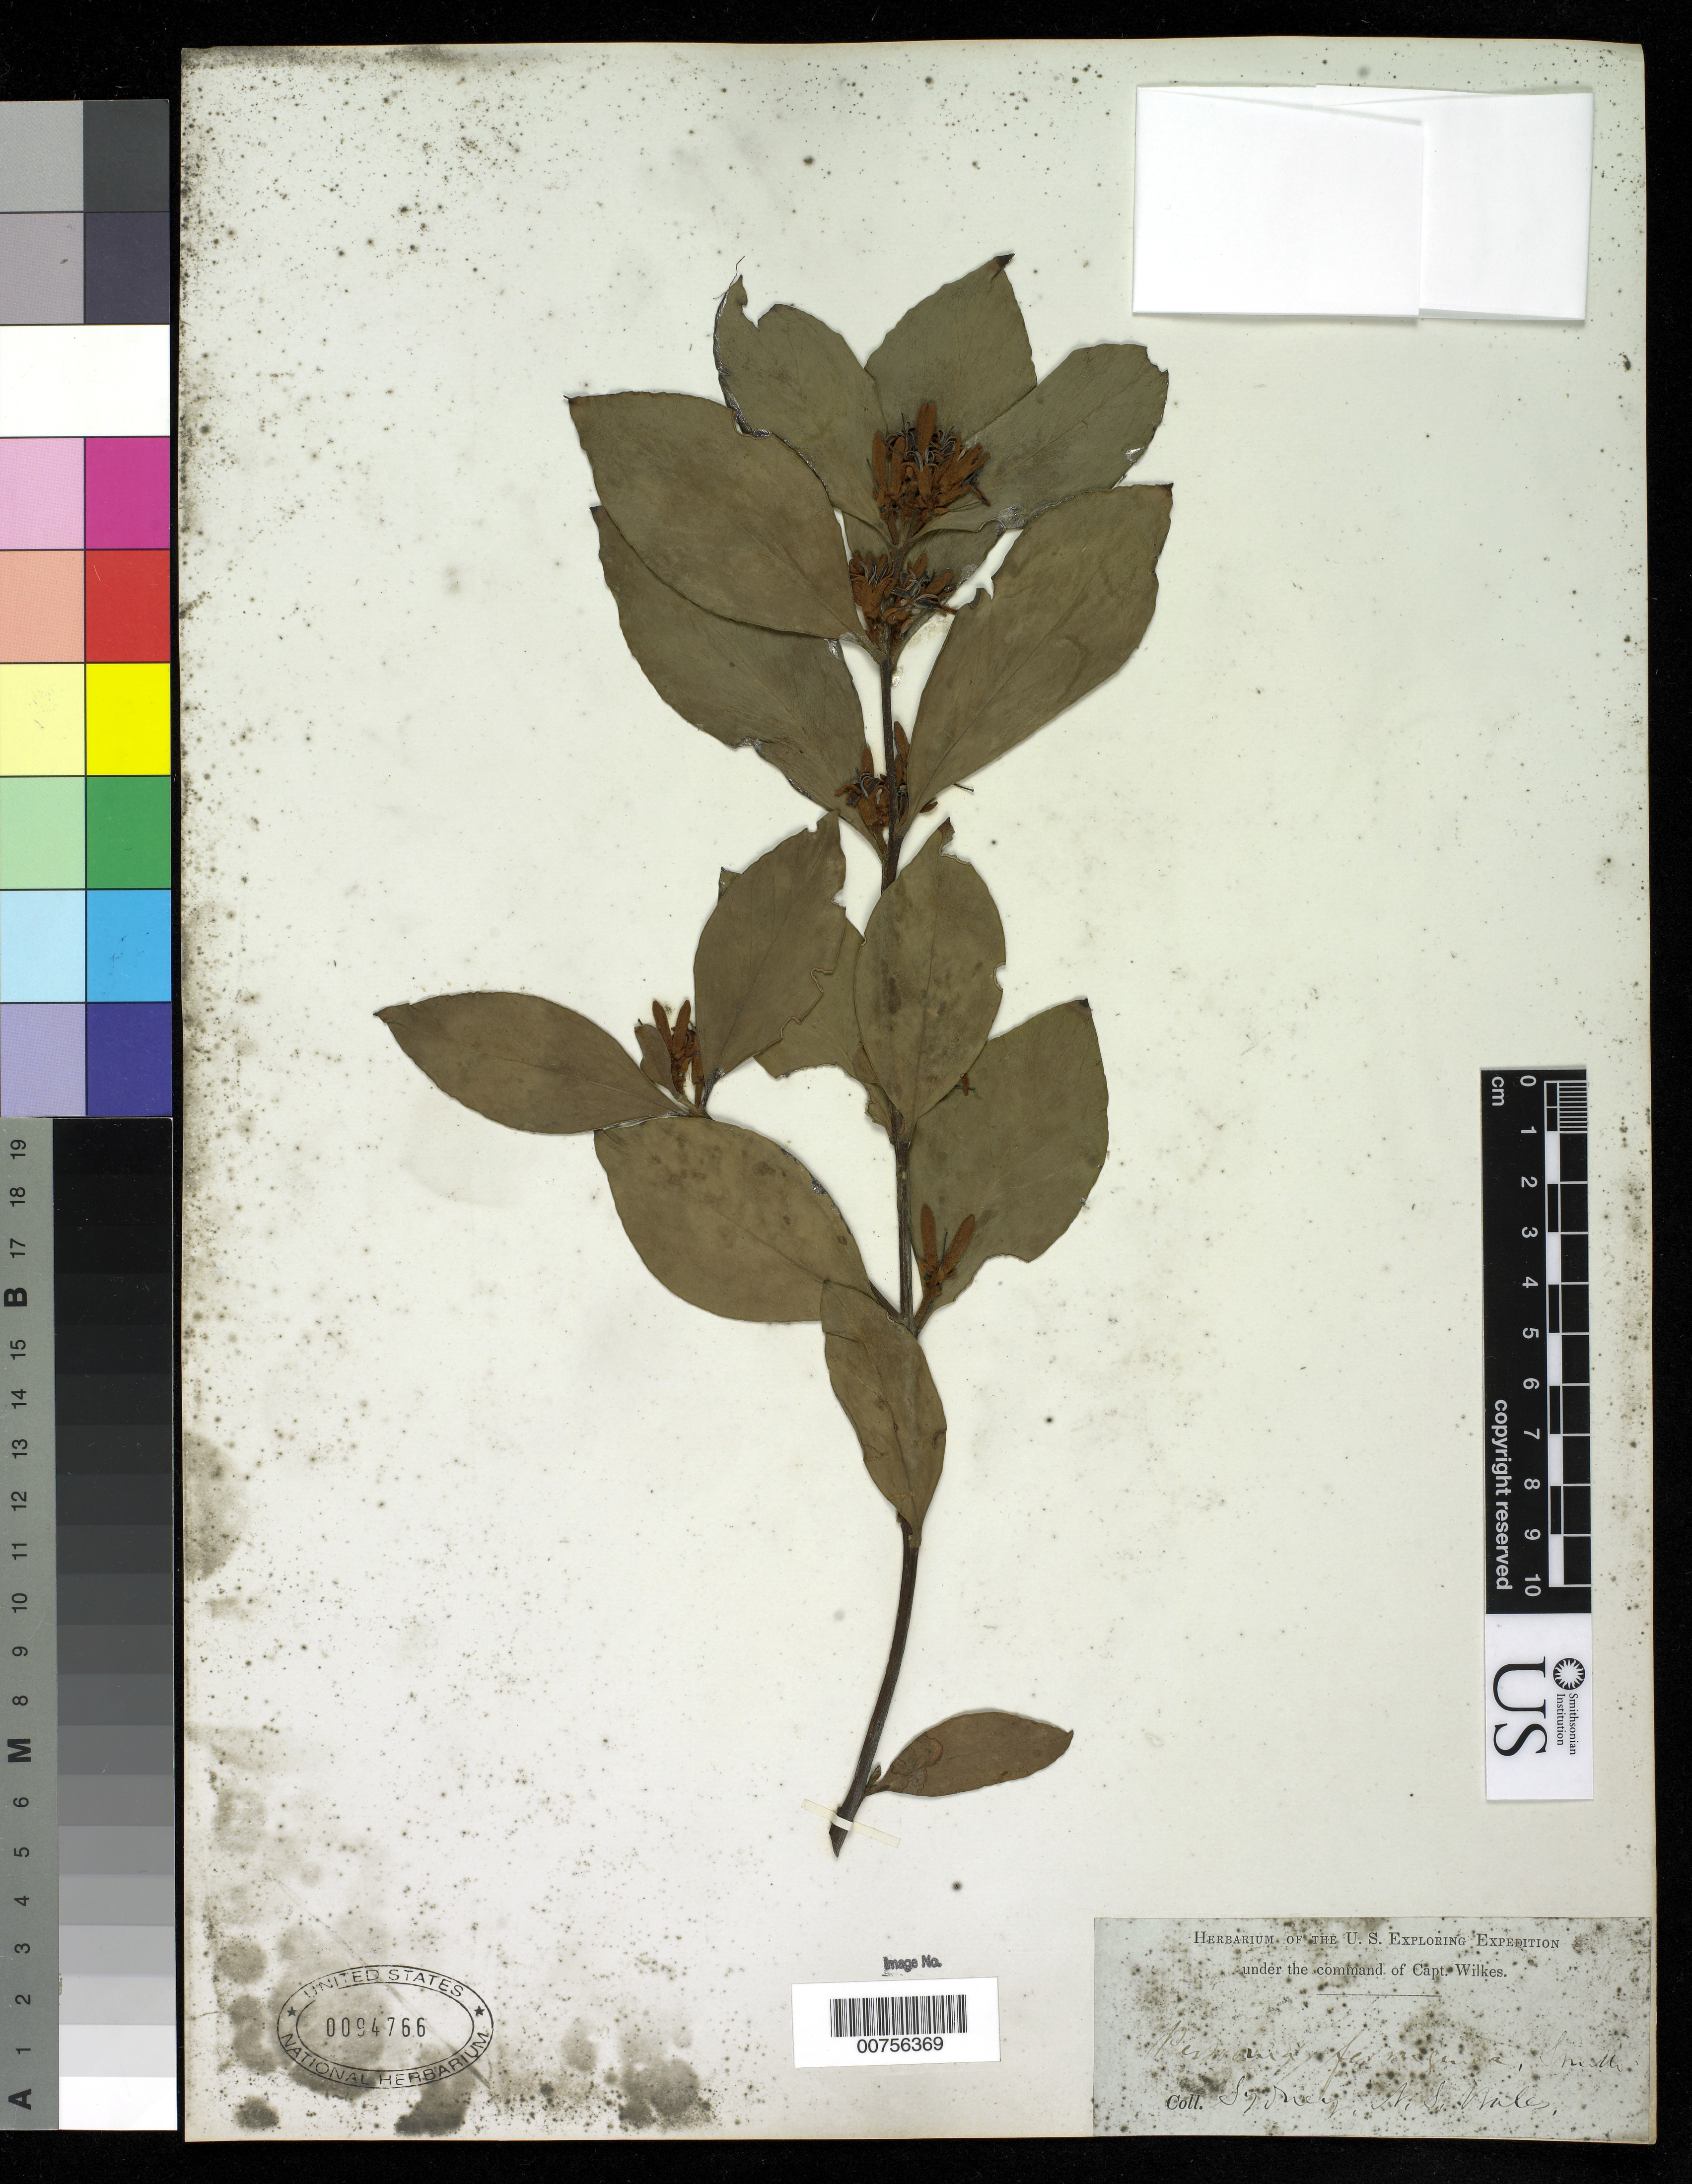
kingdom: Plantae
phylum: Tracheophyta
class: Magnoliopsida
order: Proteales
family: Proteaceae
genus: Persoonia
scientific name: Persoonia ferruginea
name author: Sm.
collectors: Wilkes Explor. Exped.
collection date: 1838/1842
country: Australia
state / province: New South Wales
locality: Sydney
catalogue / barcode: US 94766